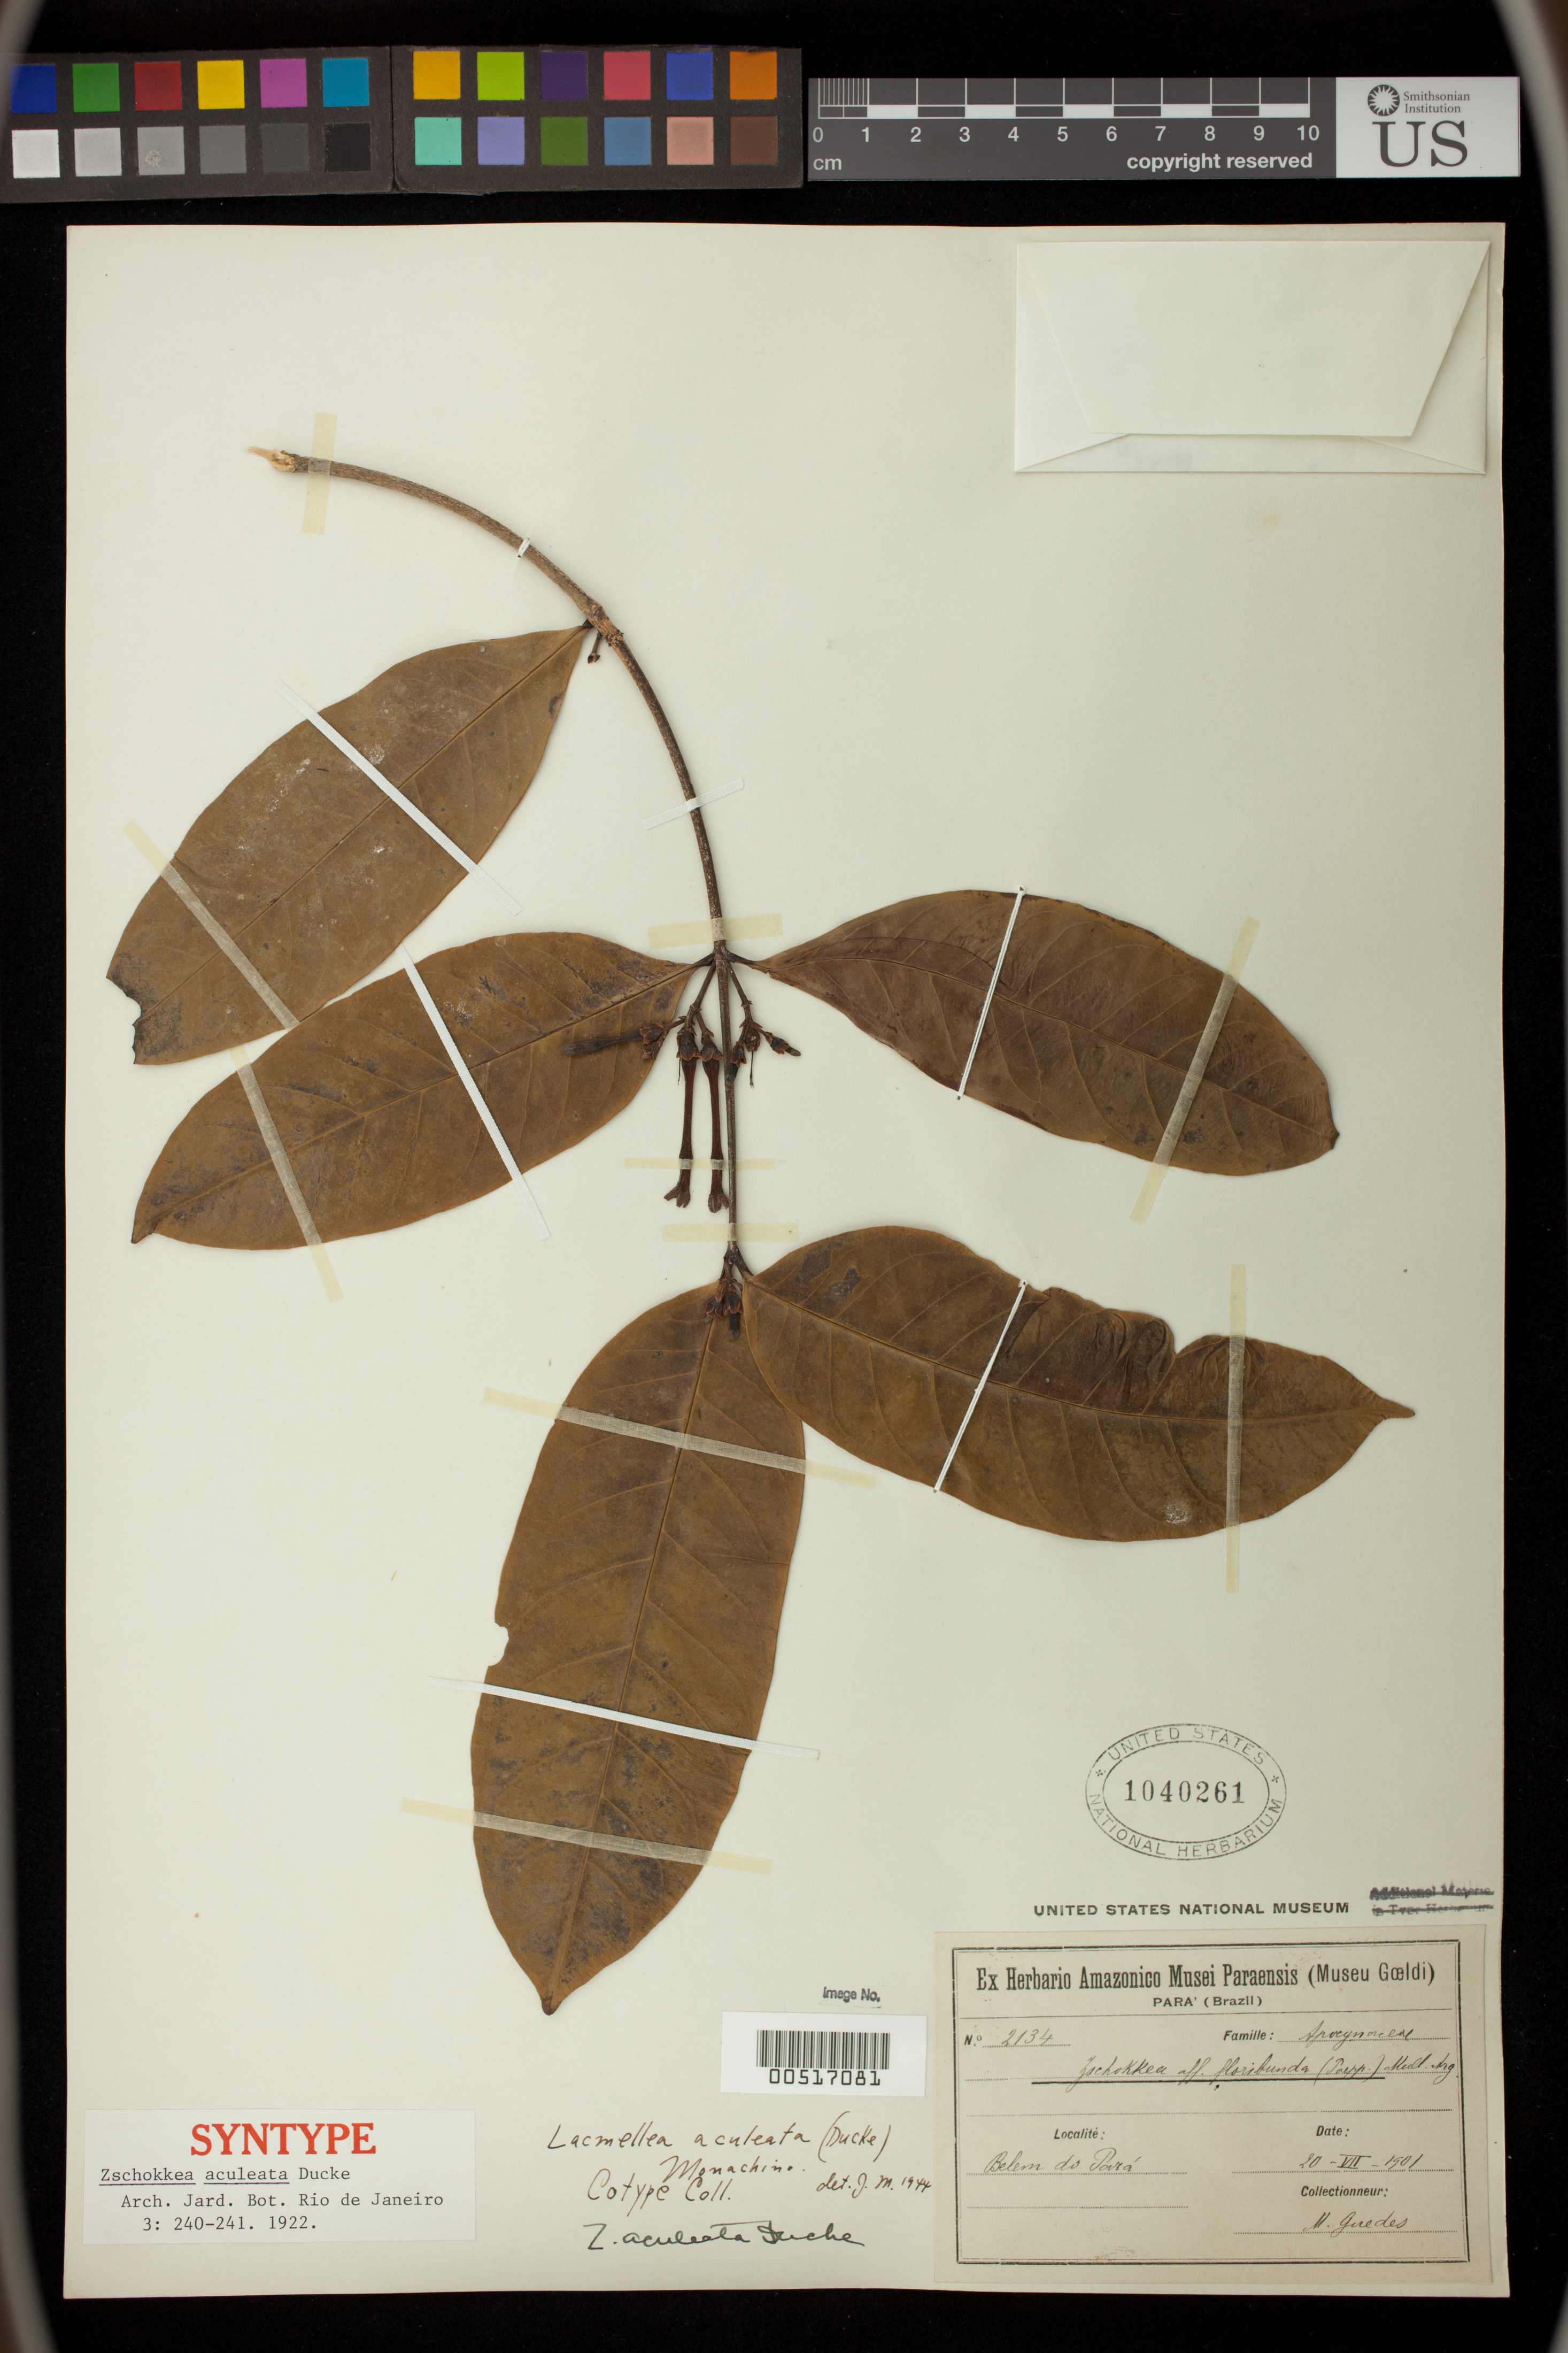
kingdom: Plantae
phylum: Tracheophyta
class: Magnoliopsida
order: Gentianales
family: Apocynaceae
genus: Zschokkea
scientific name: Zschokkea aculeata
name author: Ducke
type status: Isosyntype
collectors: M. Guedes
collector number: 2134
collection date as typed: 20 Jul 1901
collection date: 1901-07-20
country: Brazil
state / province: Pará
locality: Belem do Para.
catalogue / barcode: US 1040261